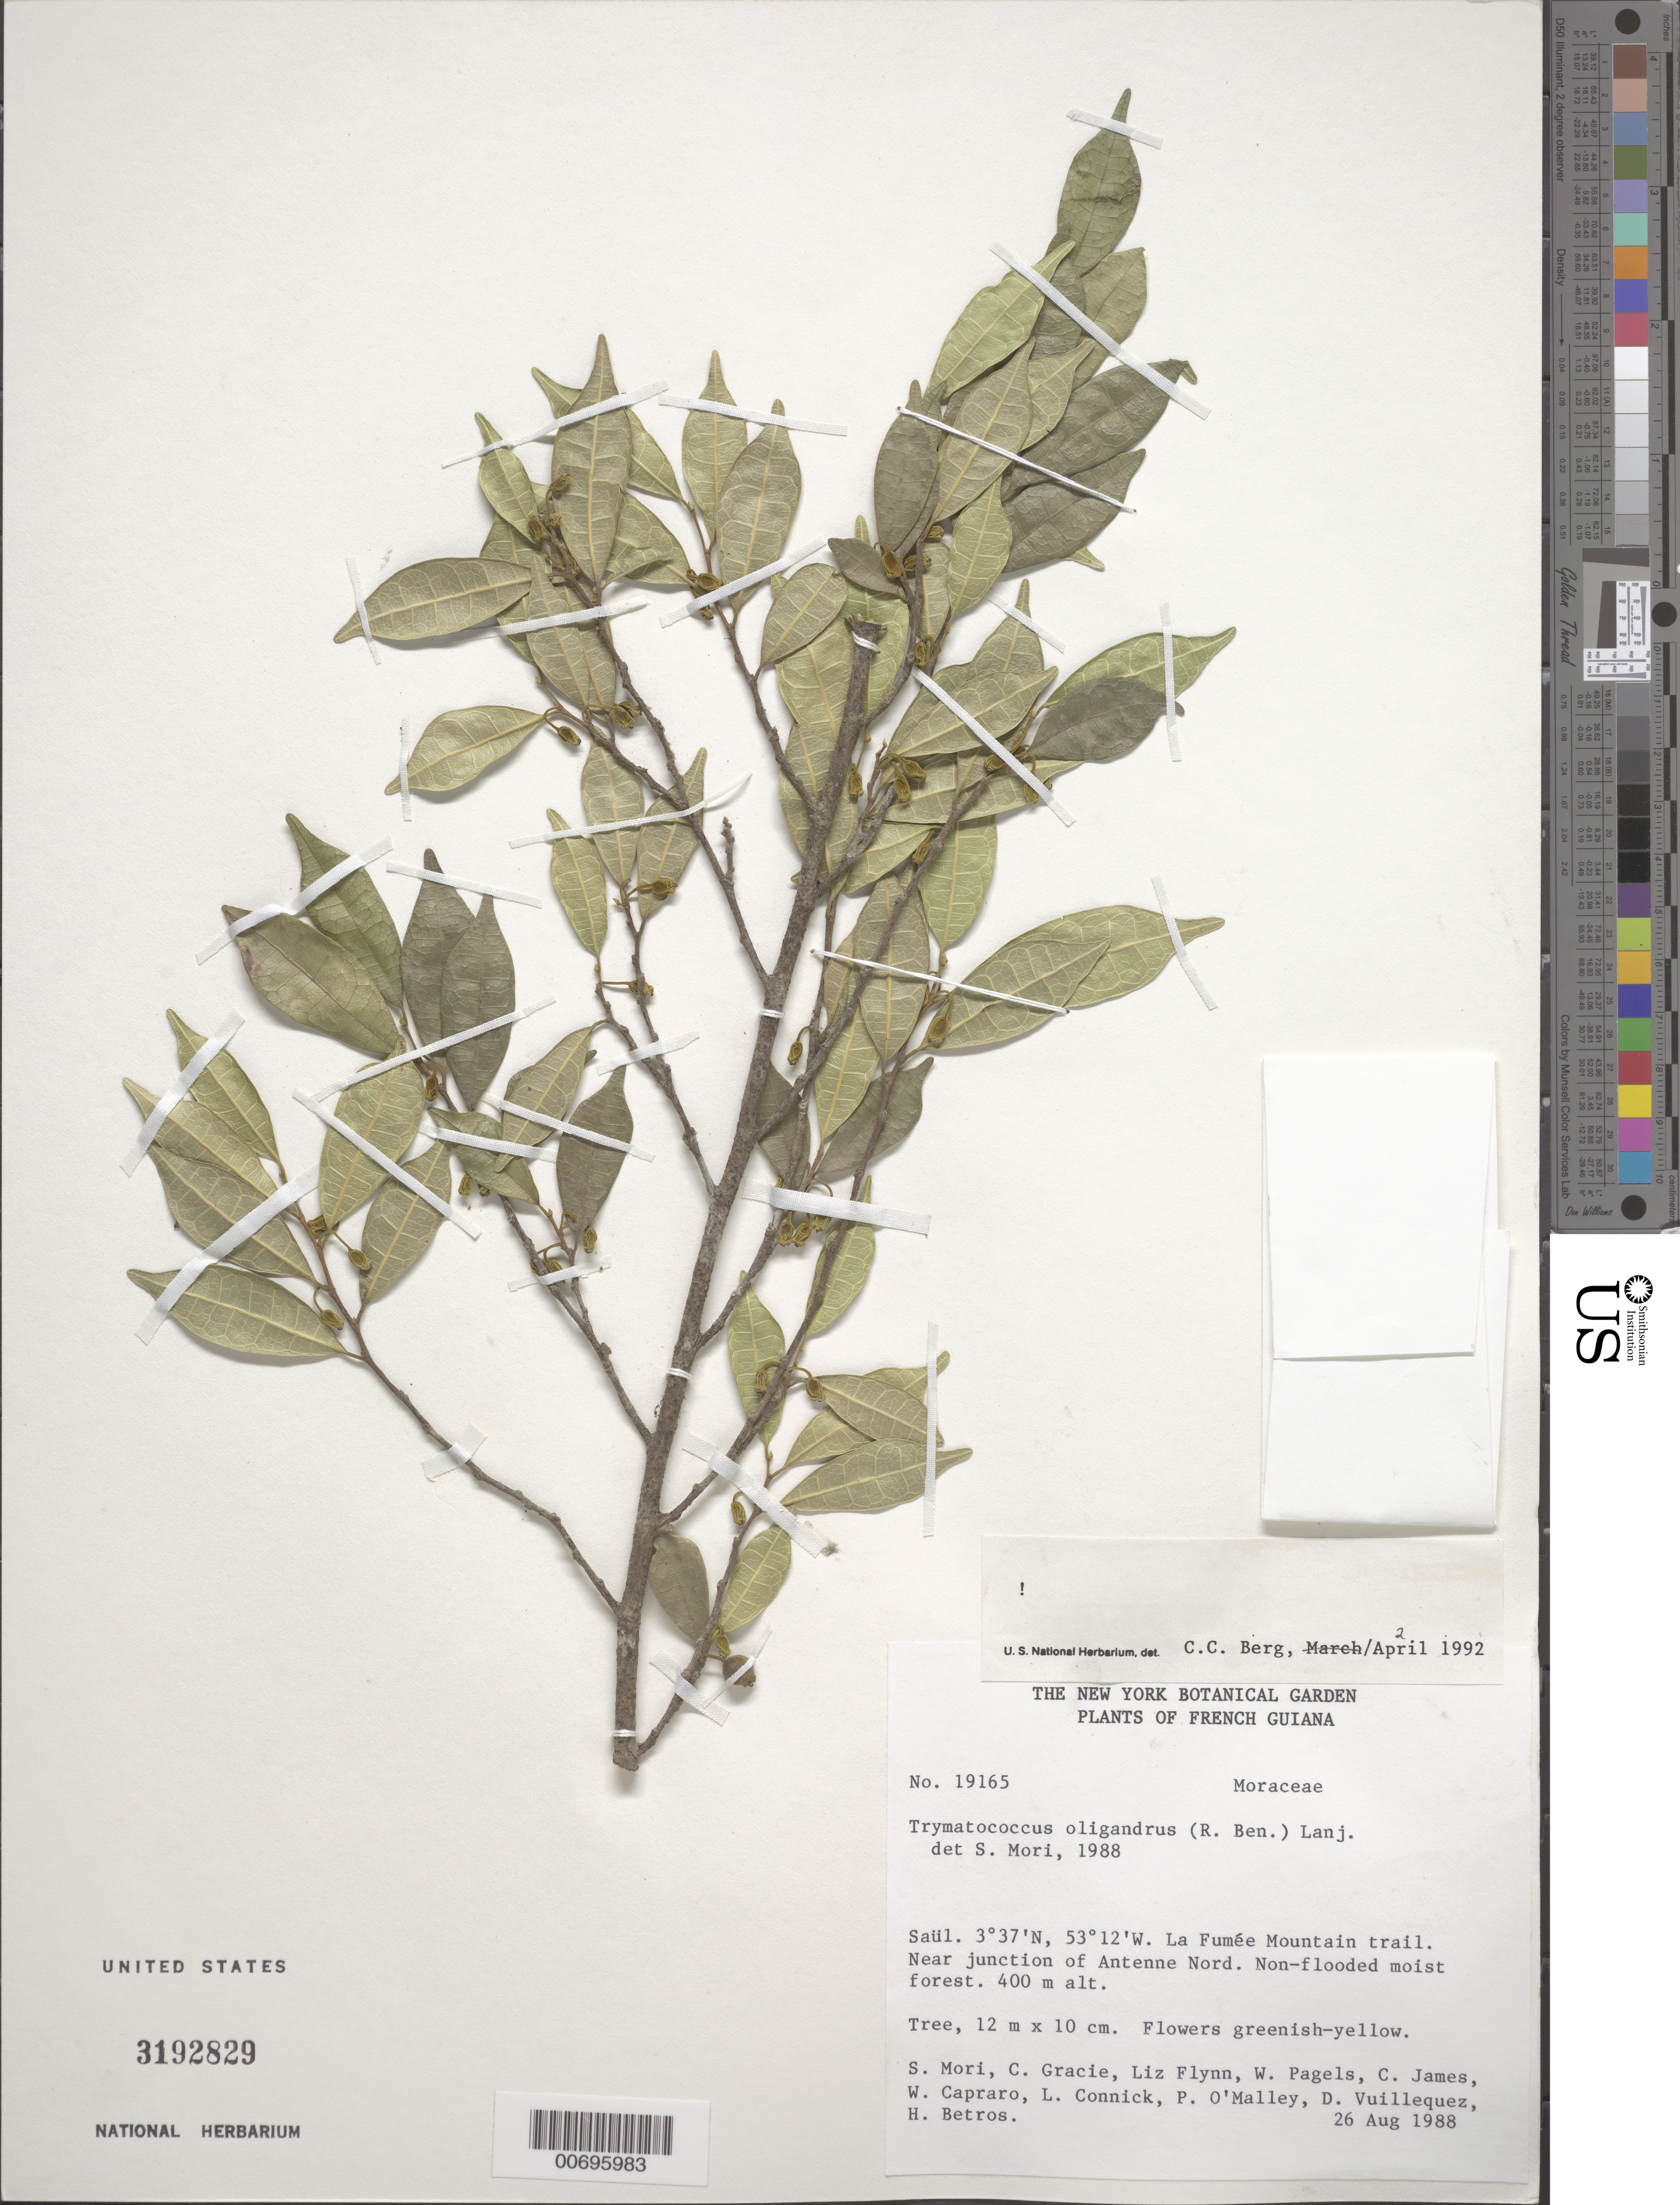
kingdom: Plantae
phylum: Tracheophyta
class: Magnoliopsida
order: Rosales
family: Moraceae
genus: Brosimum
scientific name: Brosimum oligandrum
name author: (Benoist) E. M. Gardner & Zerega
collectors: S. Mori, C. A. Gracie, L. Flynn, W. Pagels, C. James, W. Capraro & L. Connick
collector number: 19165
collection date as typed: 26-Aug-88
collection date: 1988-08-26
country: French Guiana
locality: Saül, La Fumée Mountain Trail near junction of Antenne Nord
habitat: Non-flooded moist forest.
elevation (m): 400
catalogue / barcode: US 3192829